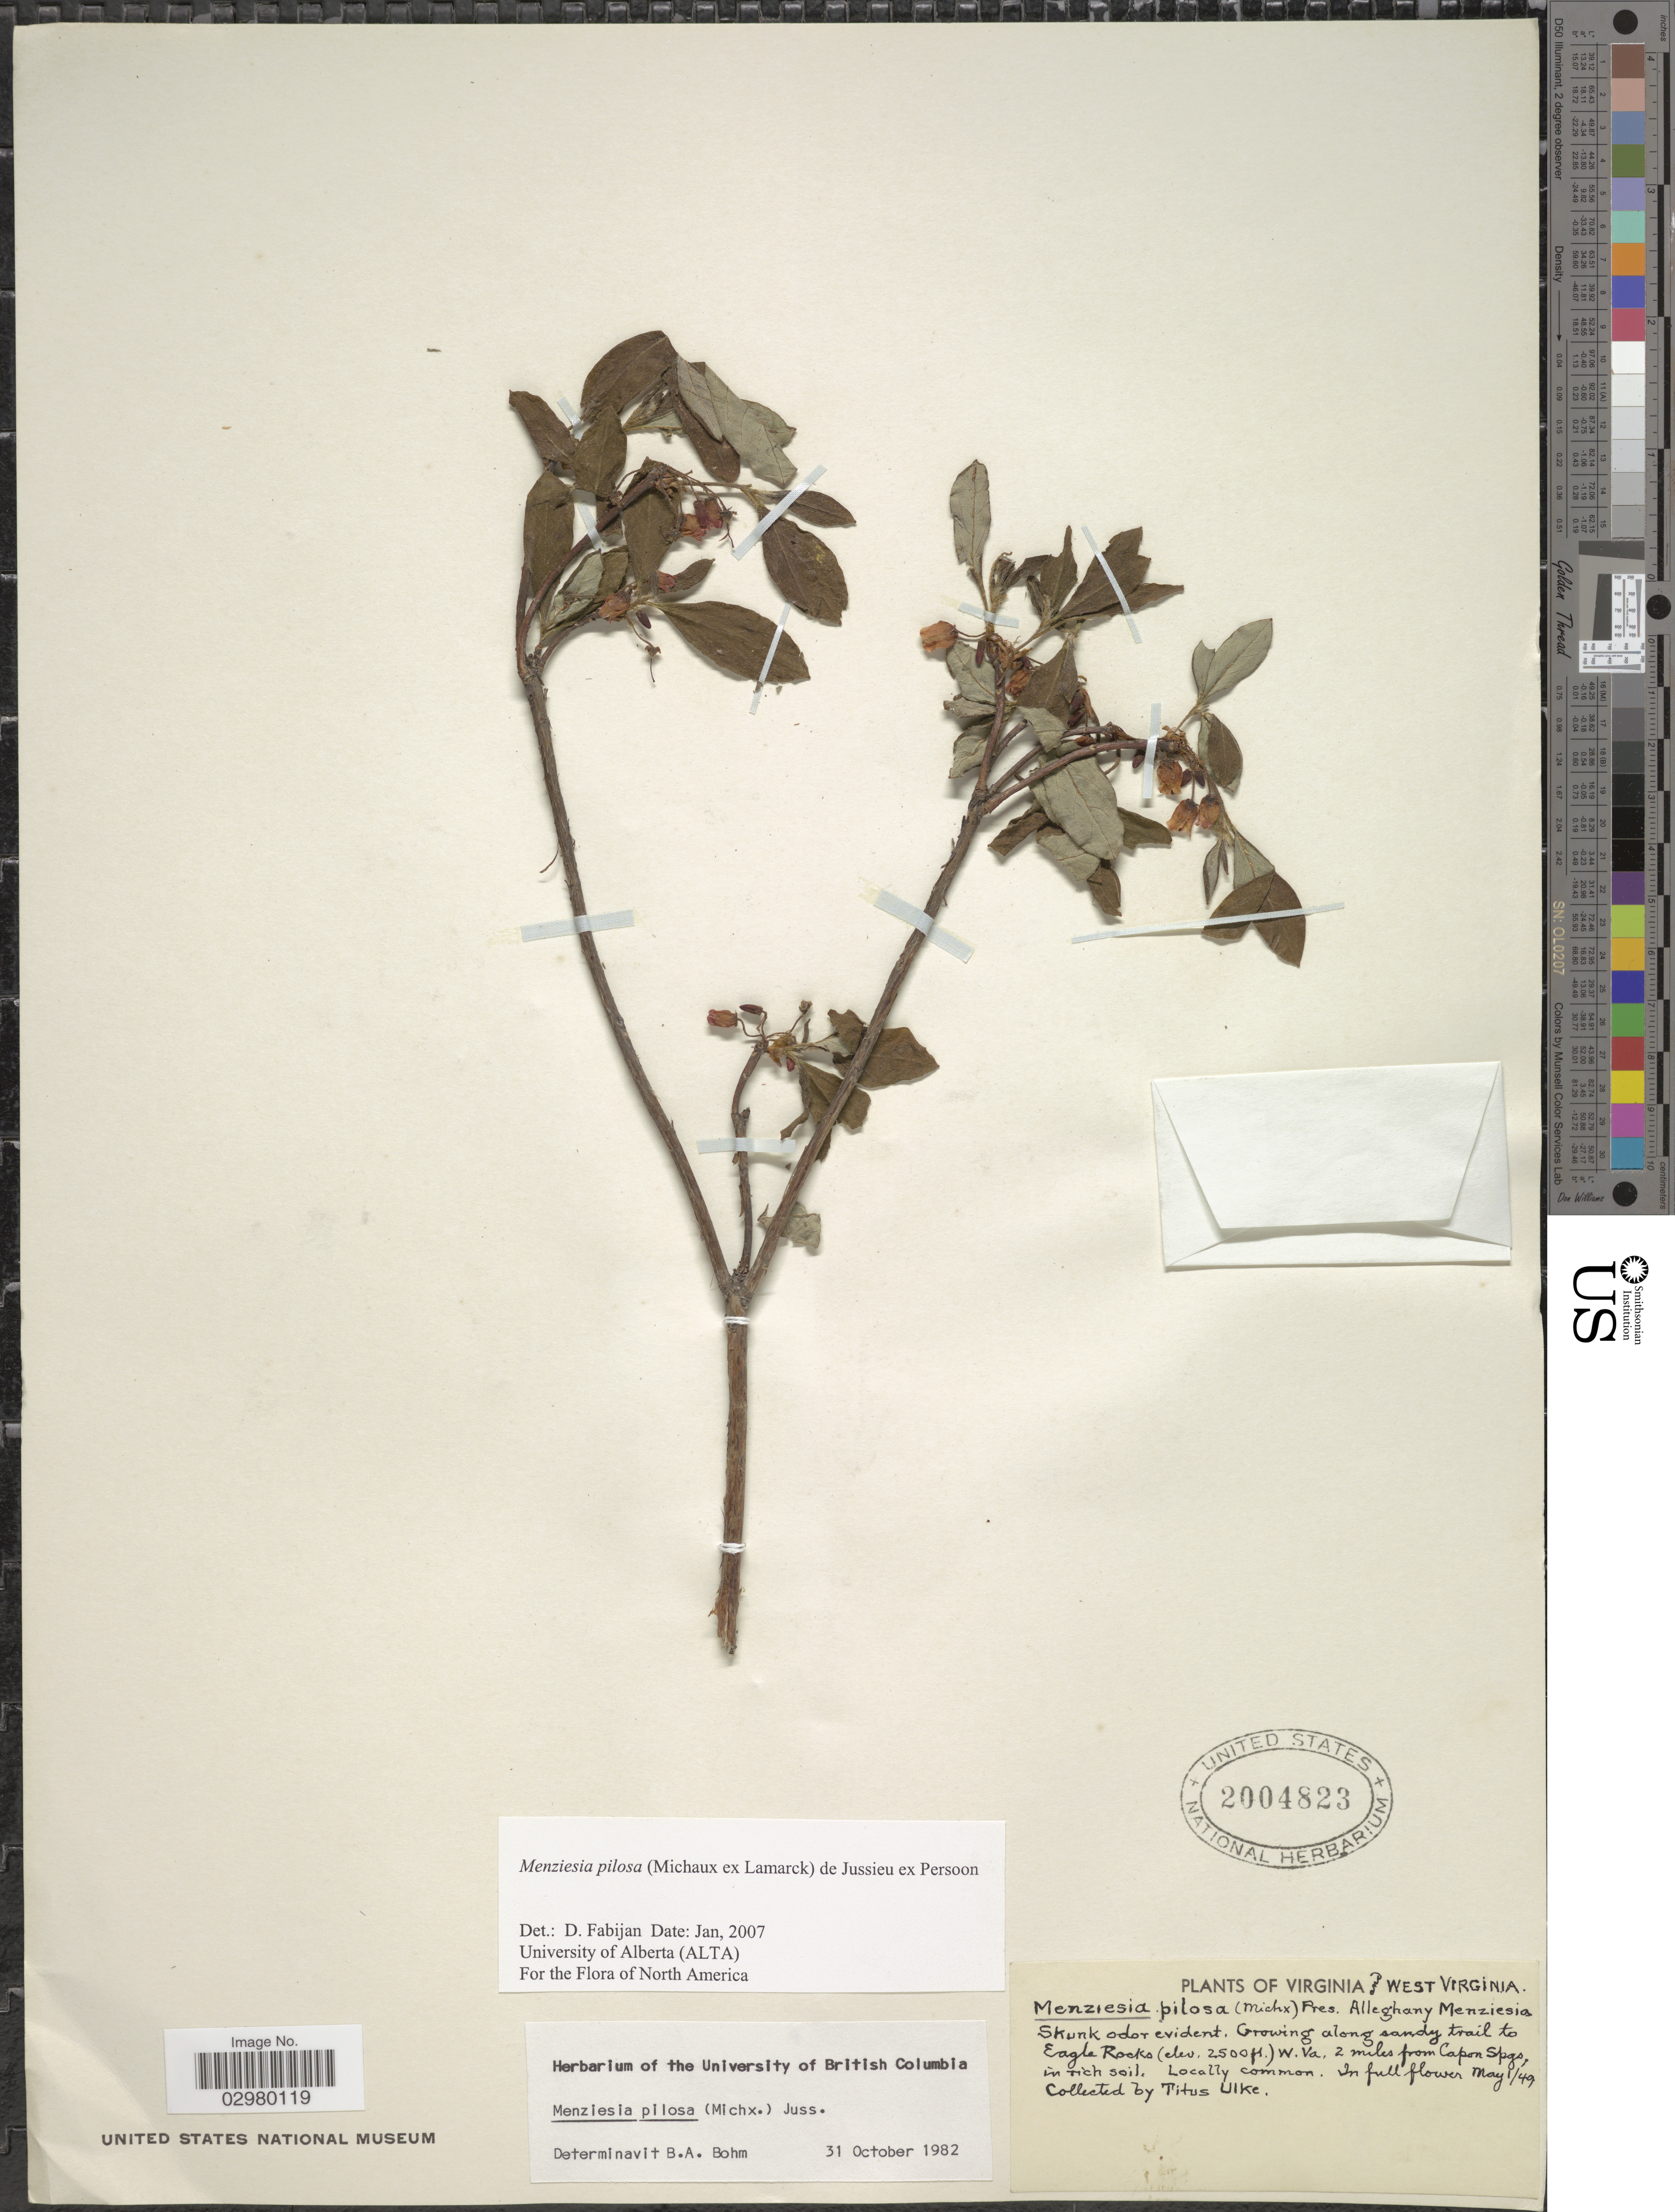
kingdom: Plantae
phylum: Tracheophyta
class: Magnoliopsida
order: Ericales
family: Ericaceae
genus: Menziesia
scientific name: Menziesia pilosa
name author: (Michx.) Juss.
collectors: T. Ulke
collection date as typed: Transcribed d/m/y: 1/5/49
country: United States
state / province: West Virginia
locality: Growing along sandy trail to Eagle Rocks, 2 miles from Capon Spgs.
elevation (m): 762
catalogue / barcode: US 2004823